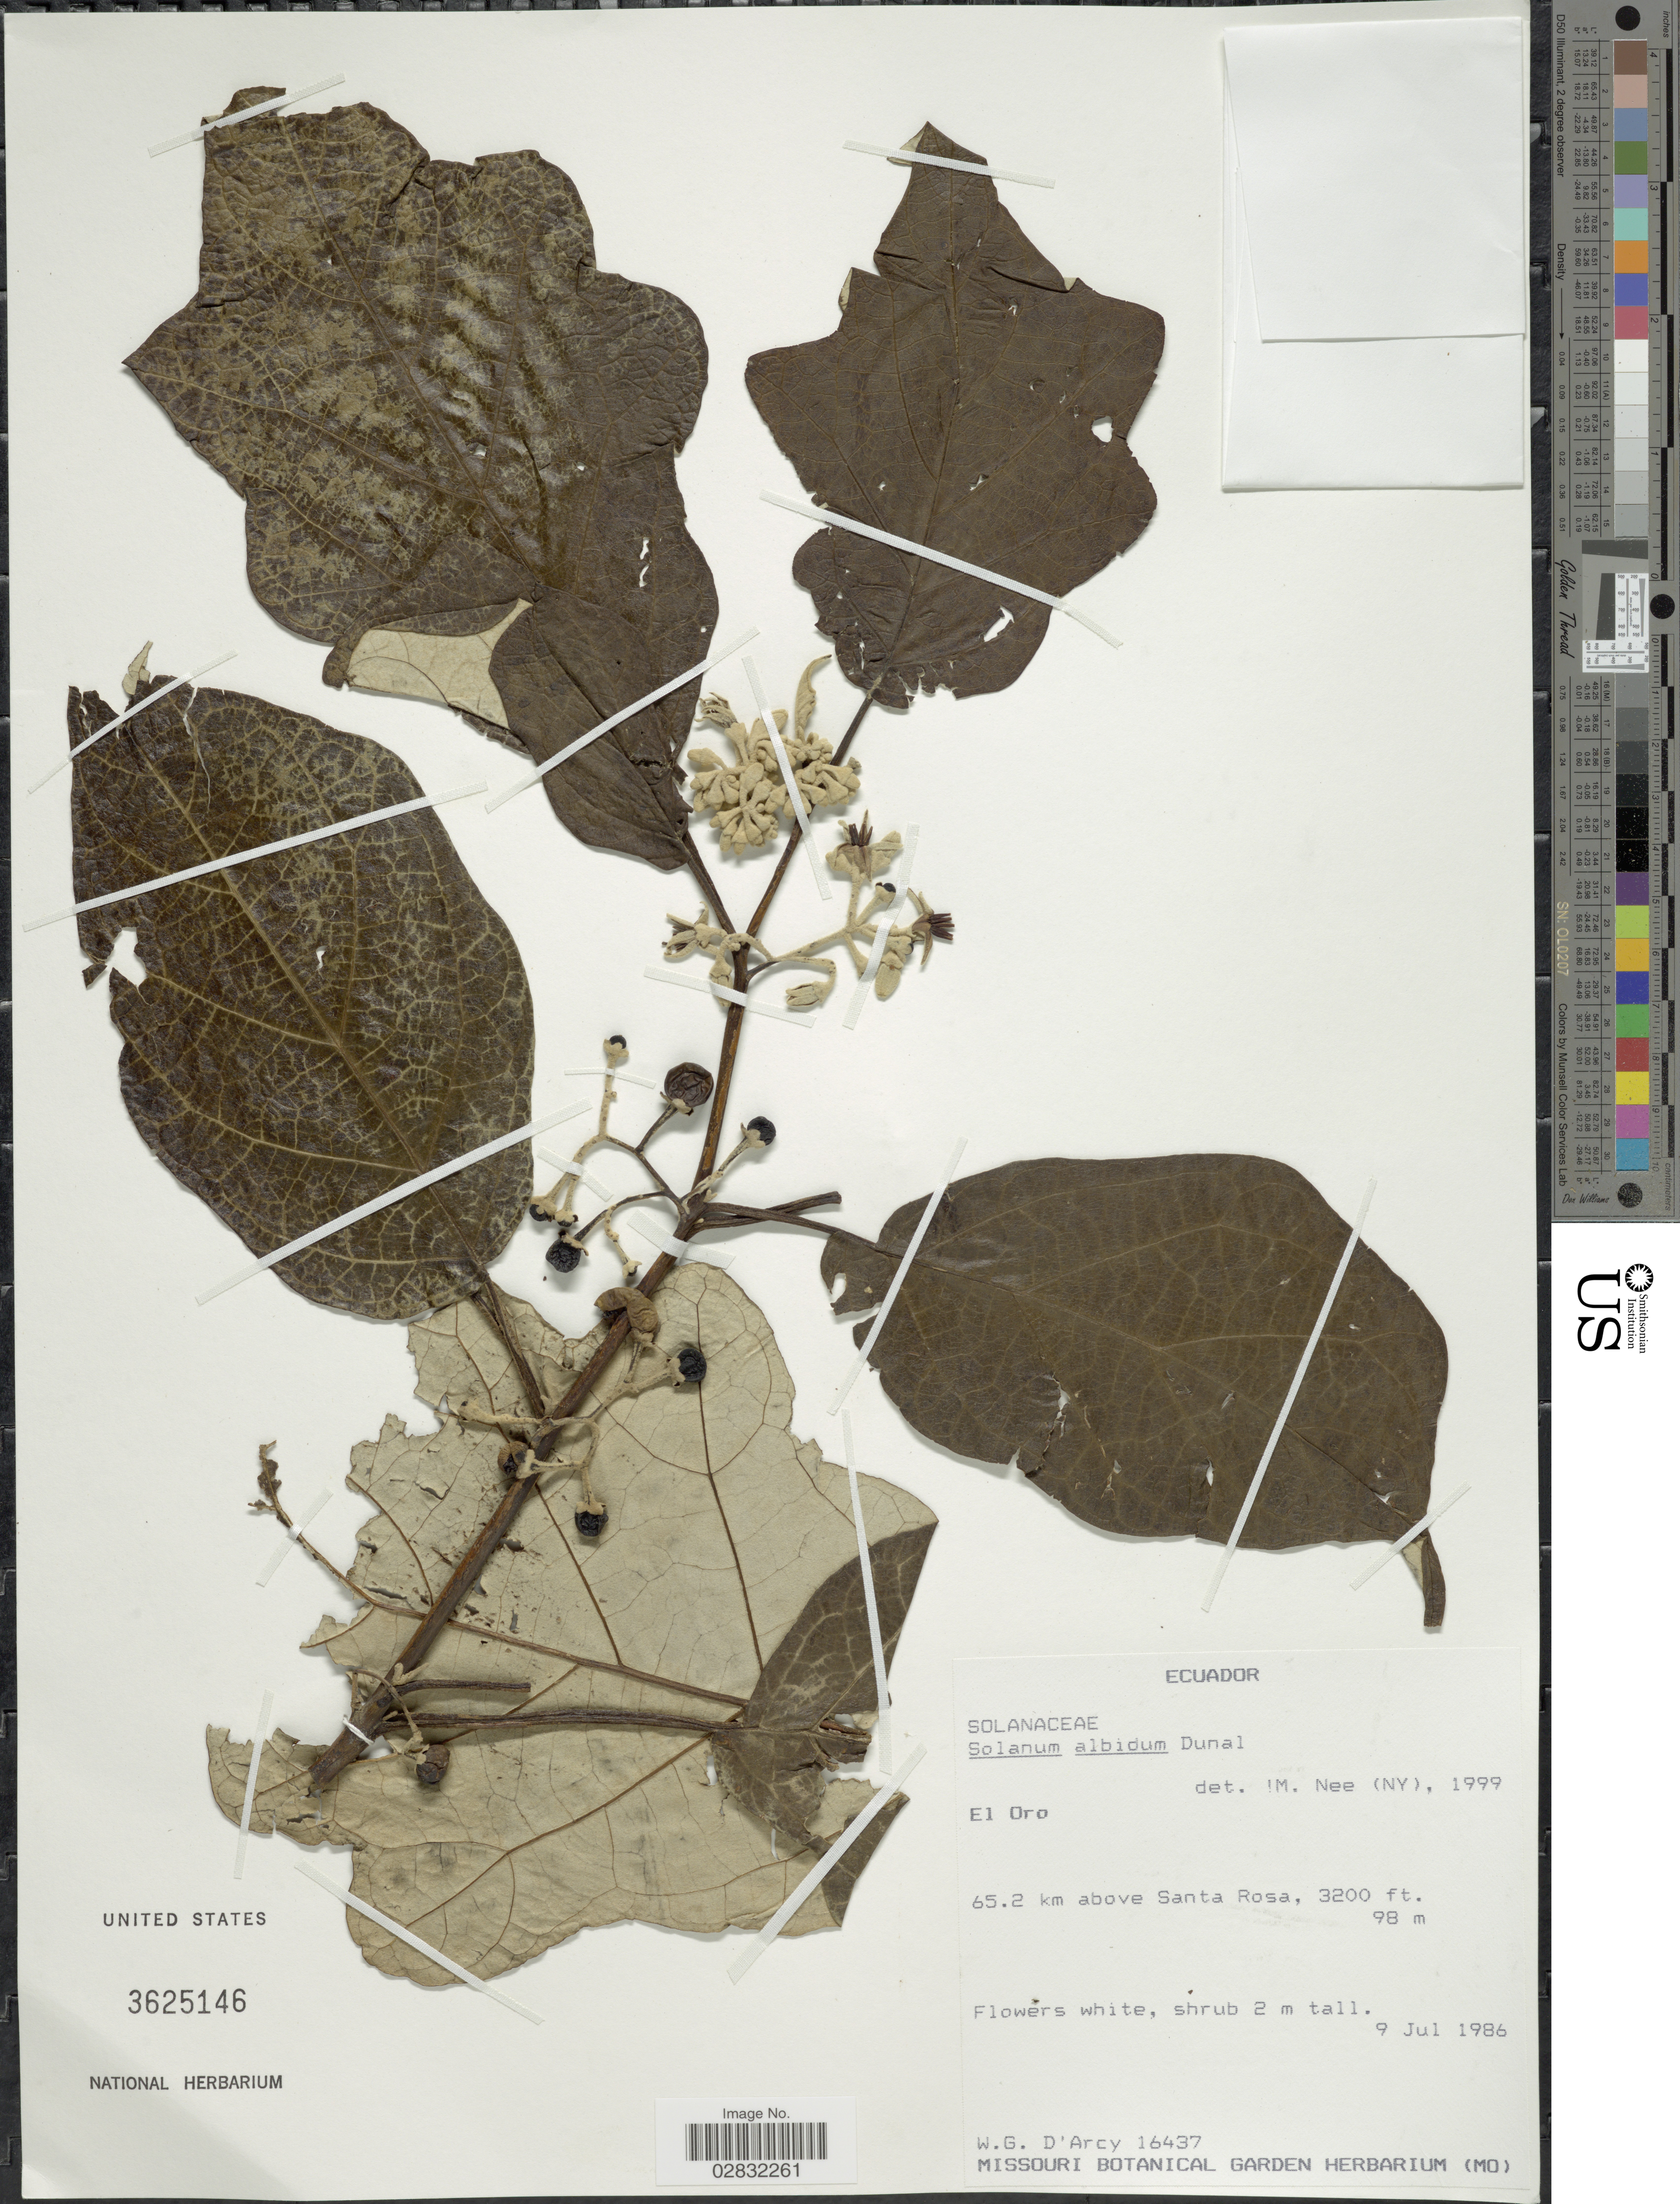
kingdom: Plantae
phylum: Tracheophyta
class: Magnoliopsida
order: Solanales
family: Solanaceae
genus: Solanum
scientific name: Solanum albidum Dunal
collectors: W. G. D'Arcy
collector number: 16437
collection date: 1986-07-09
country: Ecuador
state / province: El Oro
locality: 65.2 km above Santa Rosa.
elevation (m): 975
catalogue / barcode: US 3625146